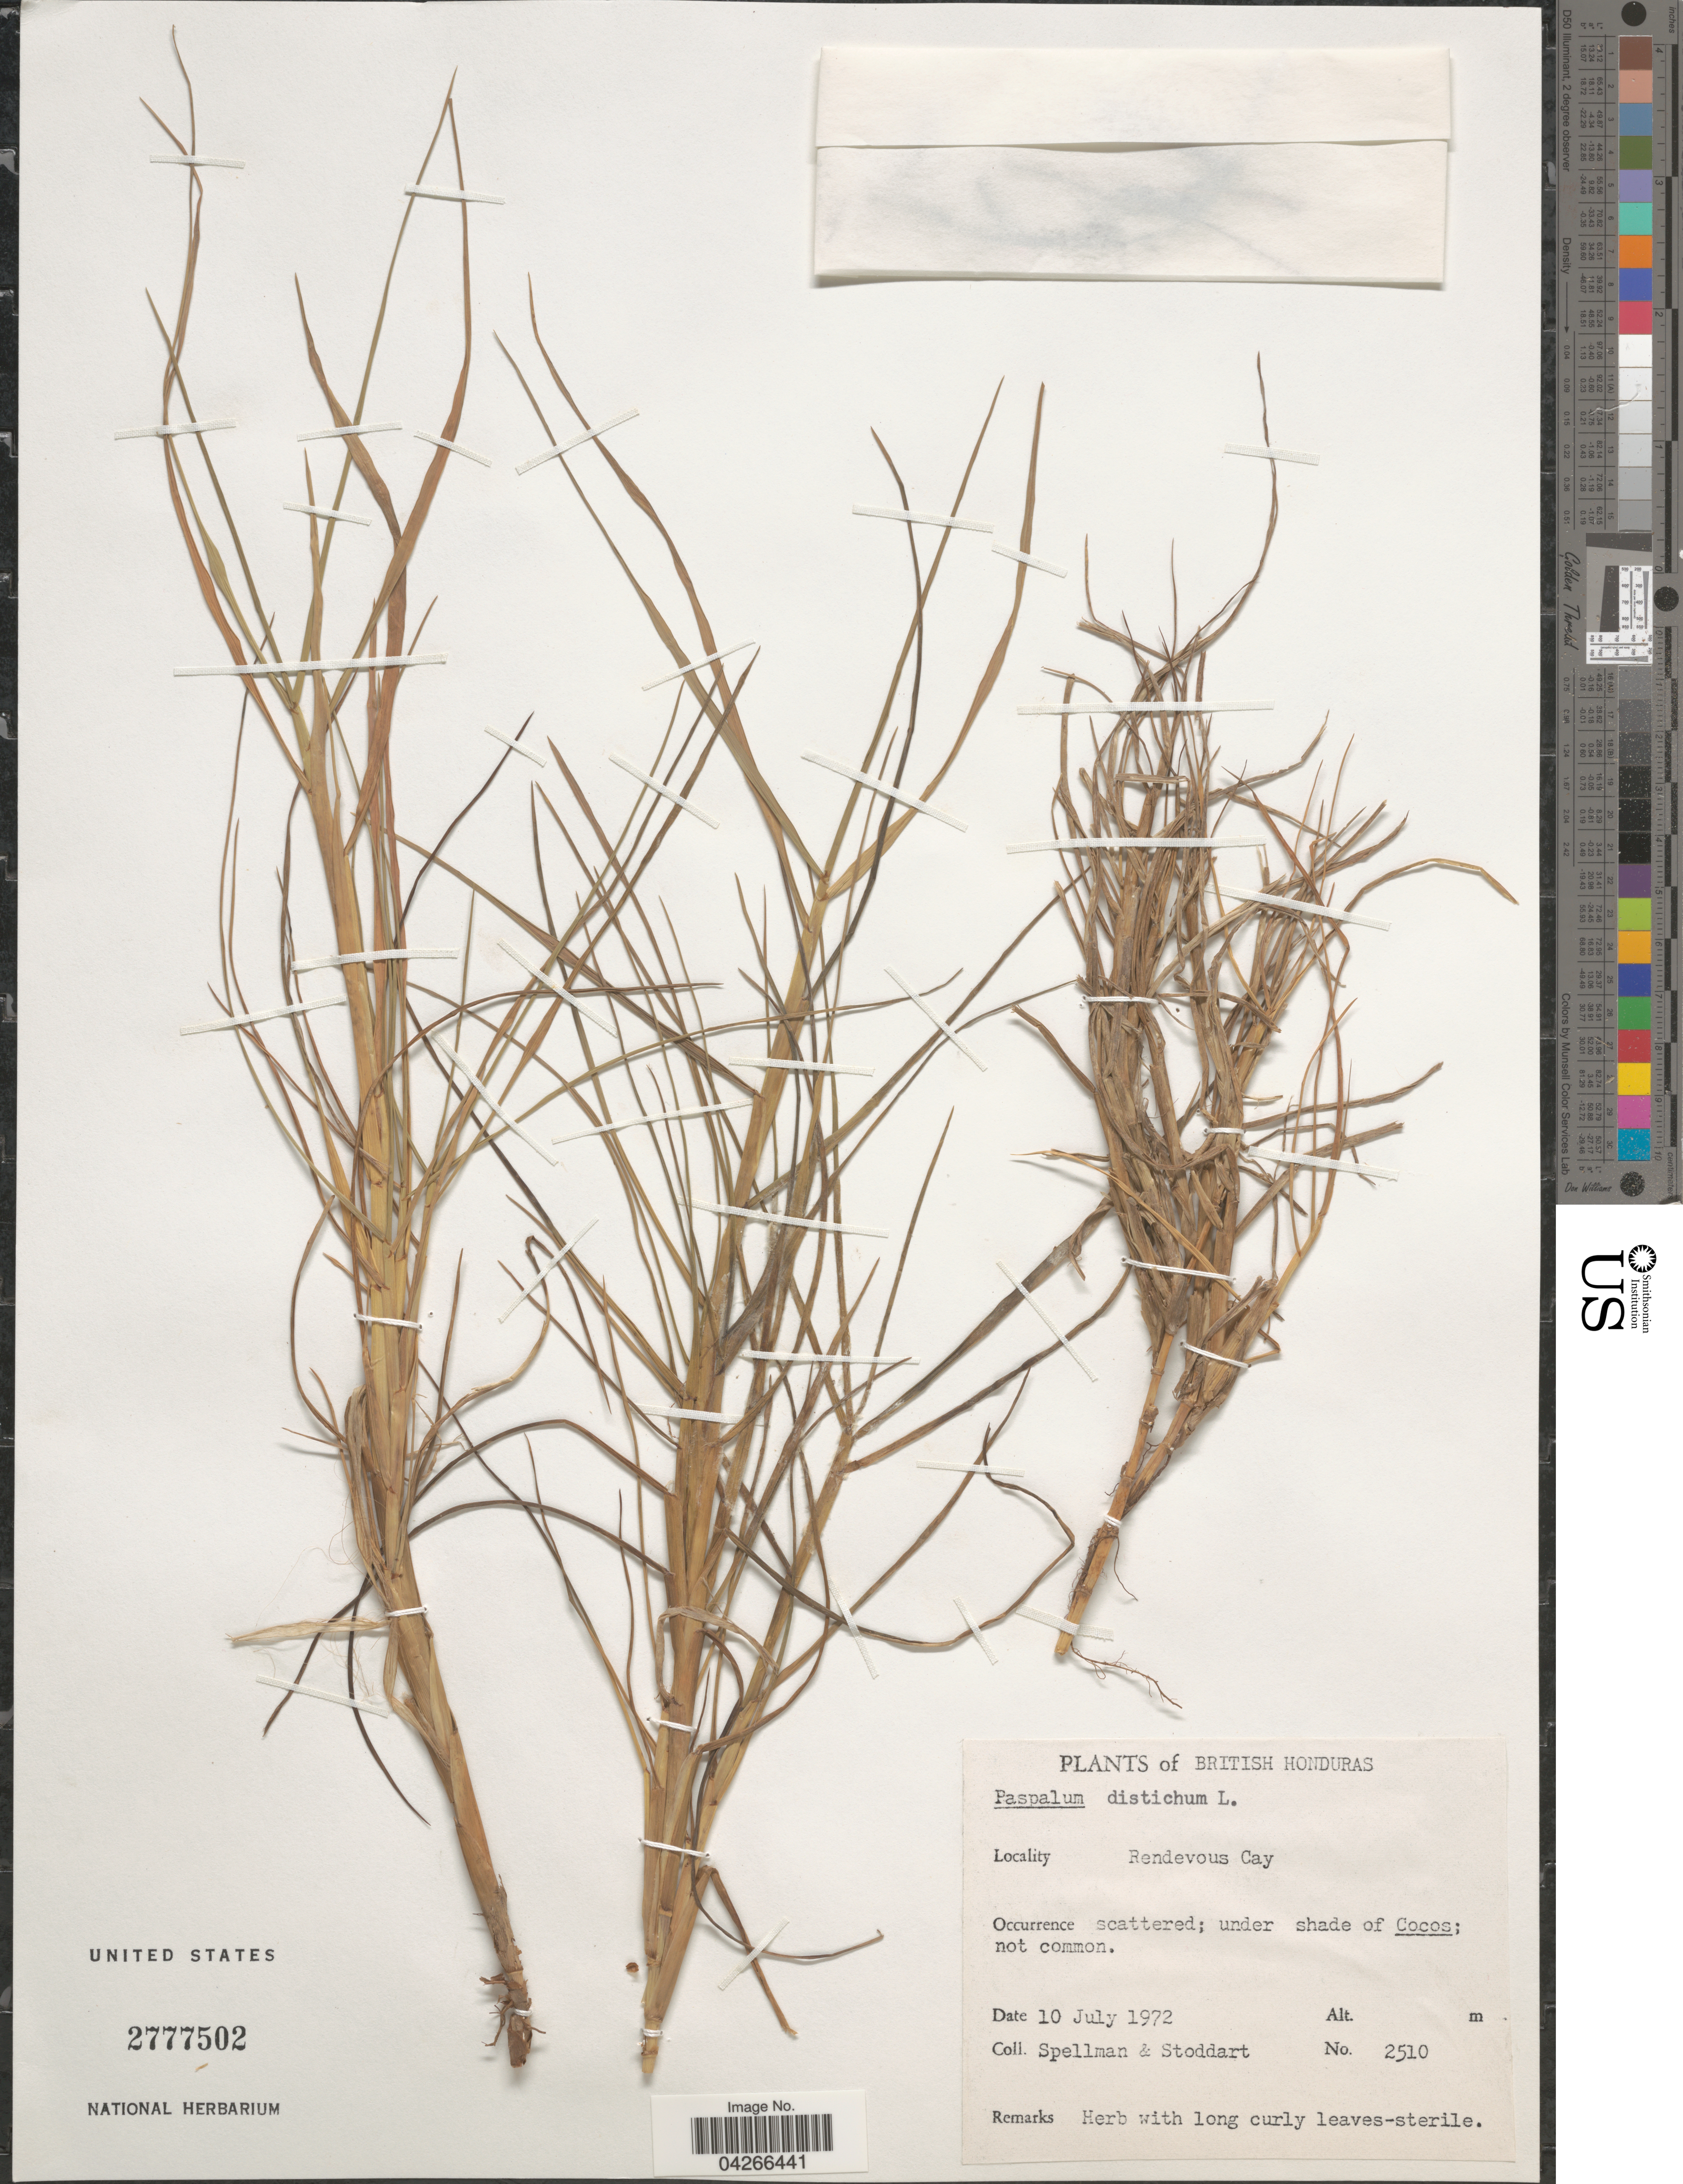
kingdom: Plantae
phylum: Tracheophyta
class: Liliopsida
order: Poales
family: Poaceae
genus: Paspalum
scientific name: Paspalum distichum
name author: L.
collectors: Spellman, -- & -. Stoddart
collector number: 2510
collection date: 1972-07-10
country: Belize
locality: British Honduras. Rendevous Cay.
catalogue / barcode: US 2777502